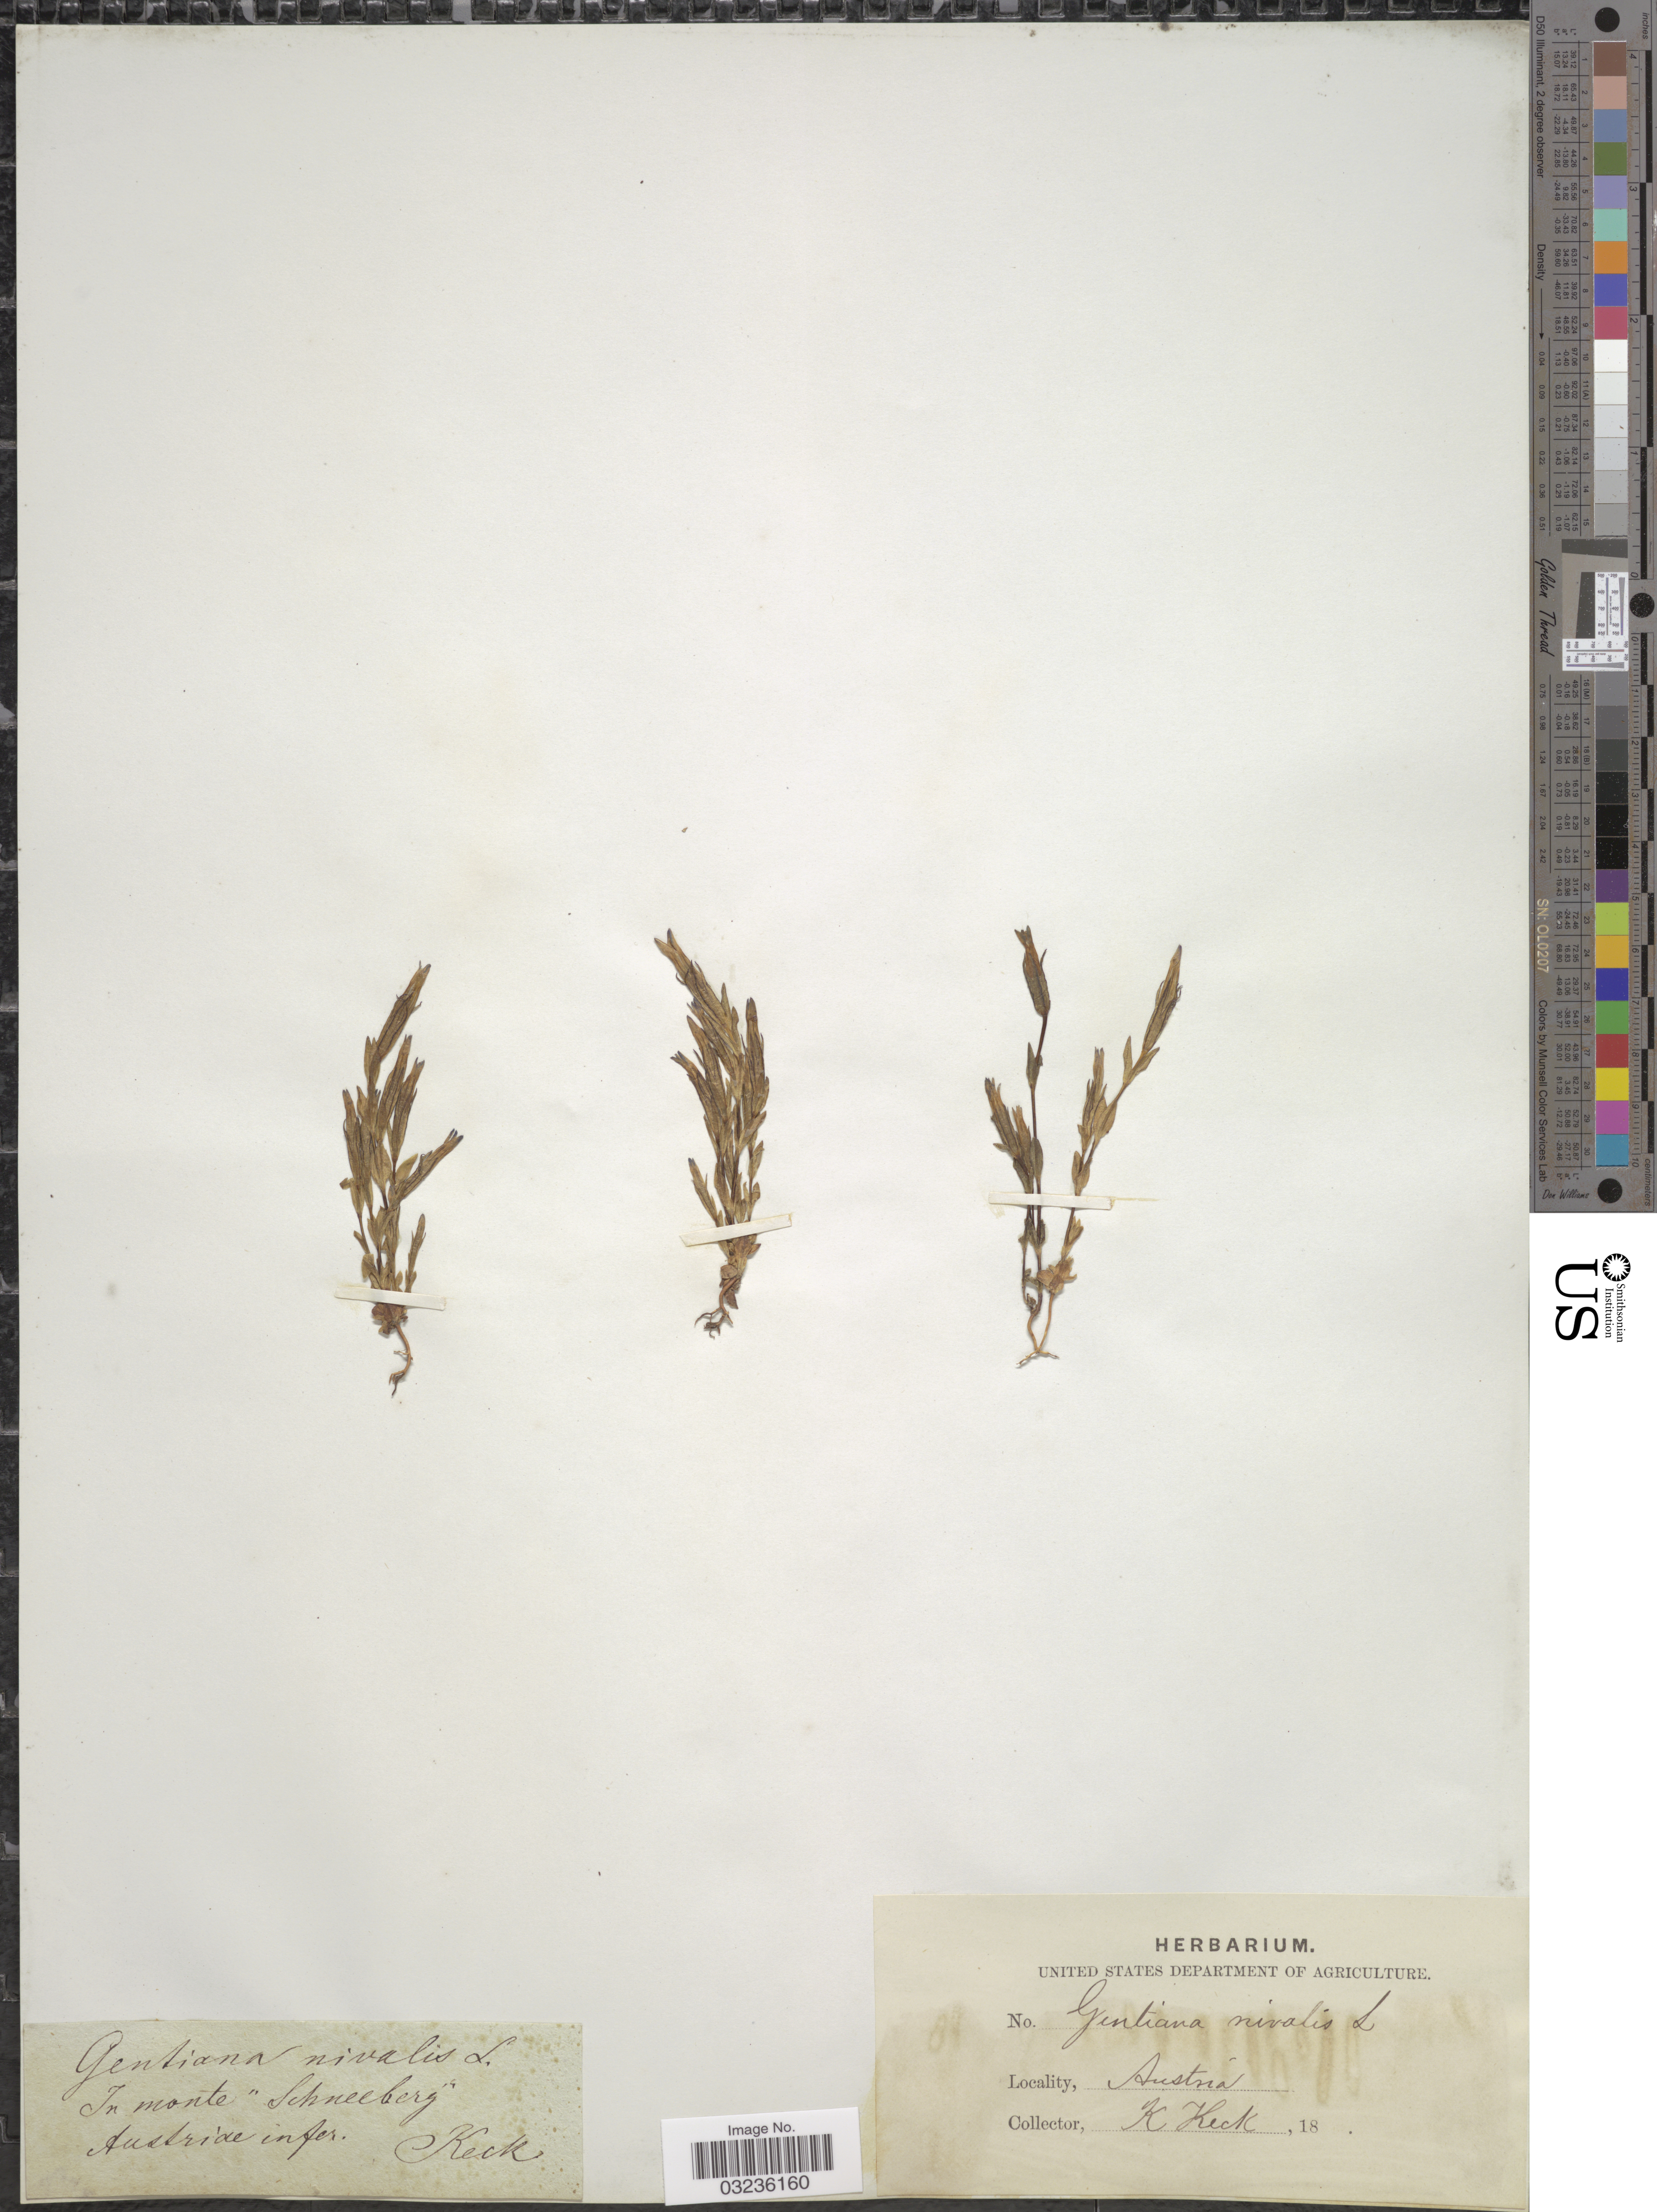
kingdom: Plantae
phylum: Tracheophyta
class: Magnoliopsida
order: Gentianales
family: Gentianaceae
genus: Gentiana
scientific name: Gentiana nivalis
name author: L.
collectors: K. Keck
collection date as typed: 18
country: Austria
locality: In monte "Schneeberg", Austriae infer.